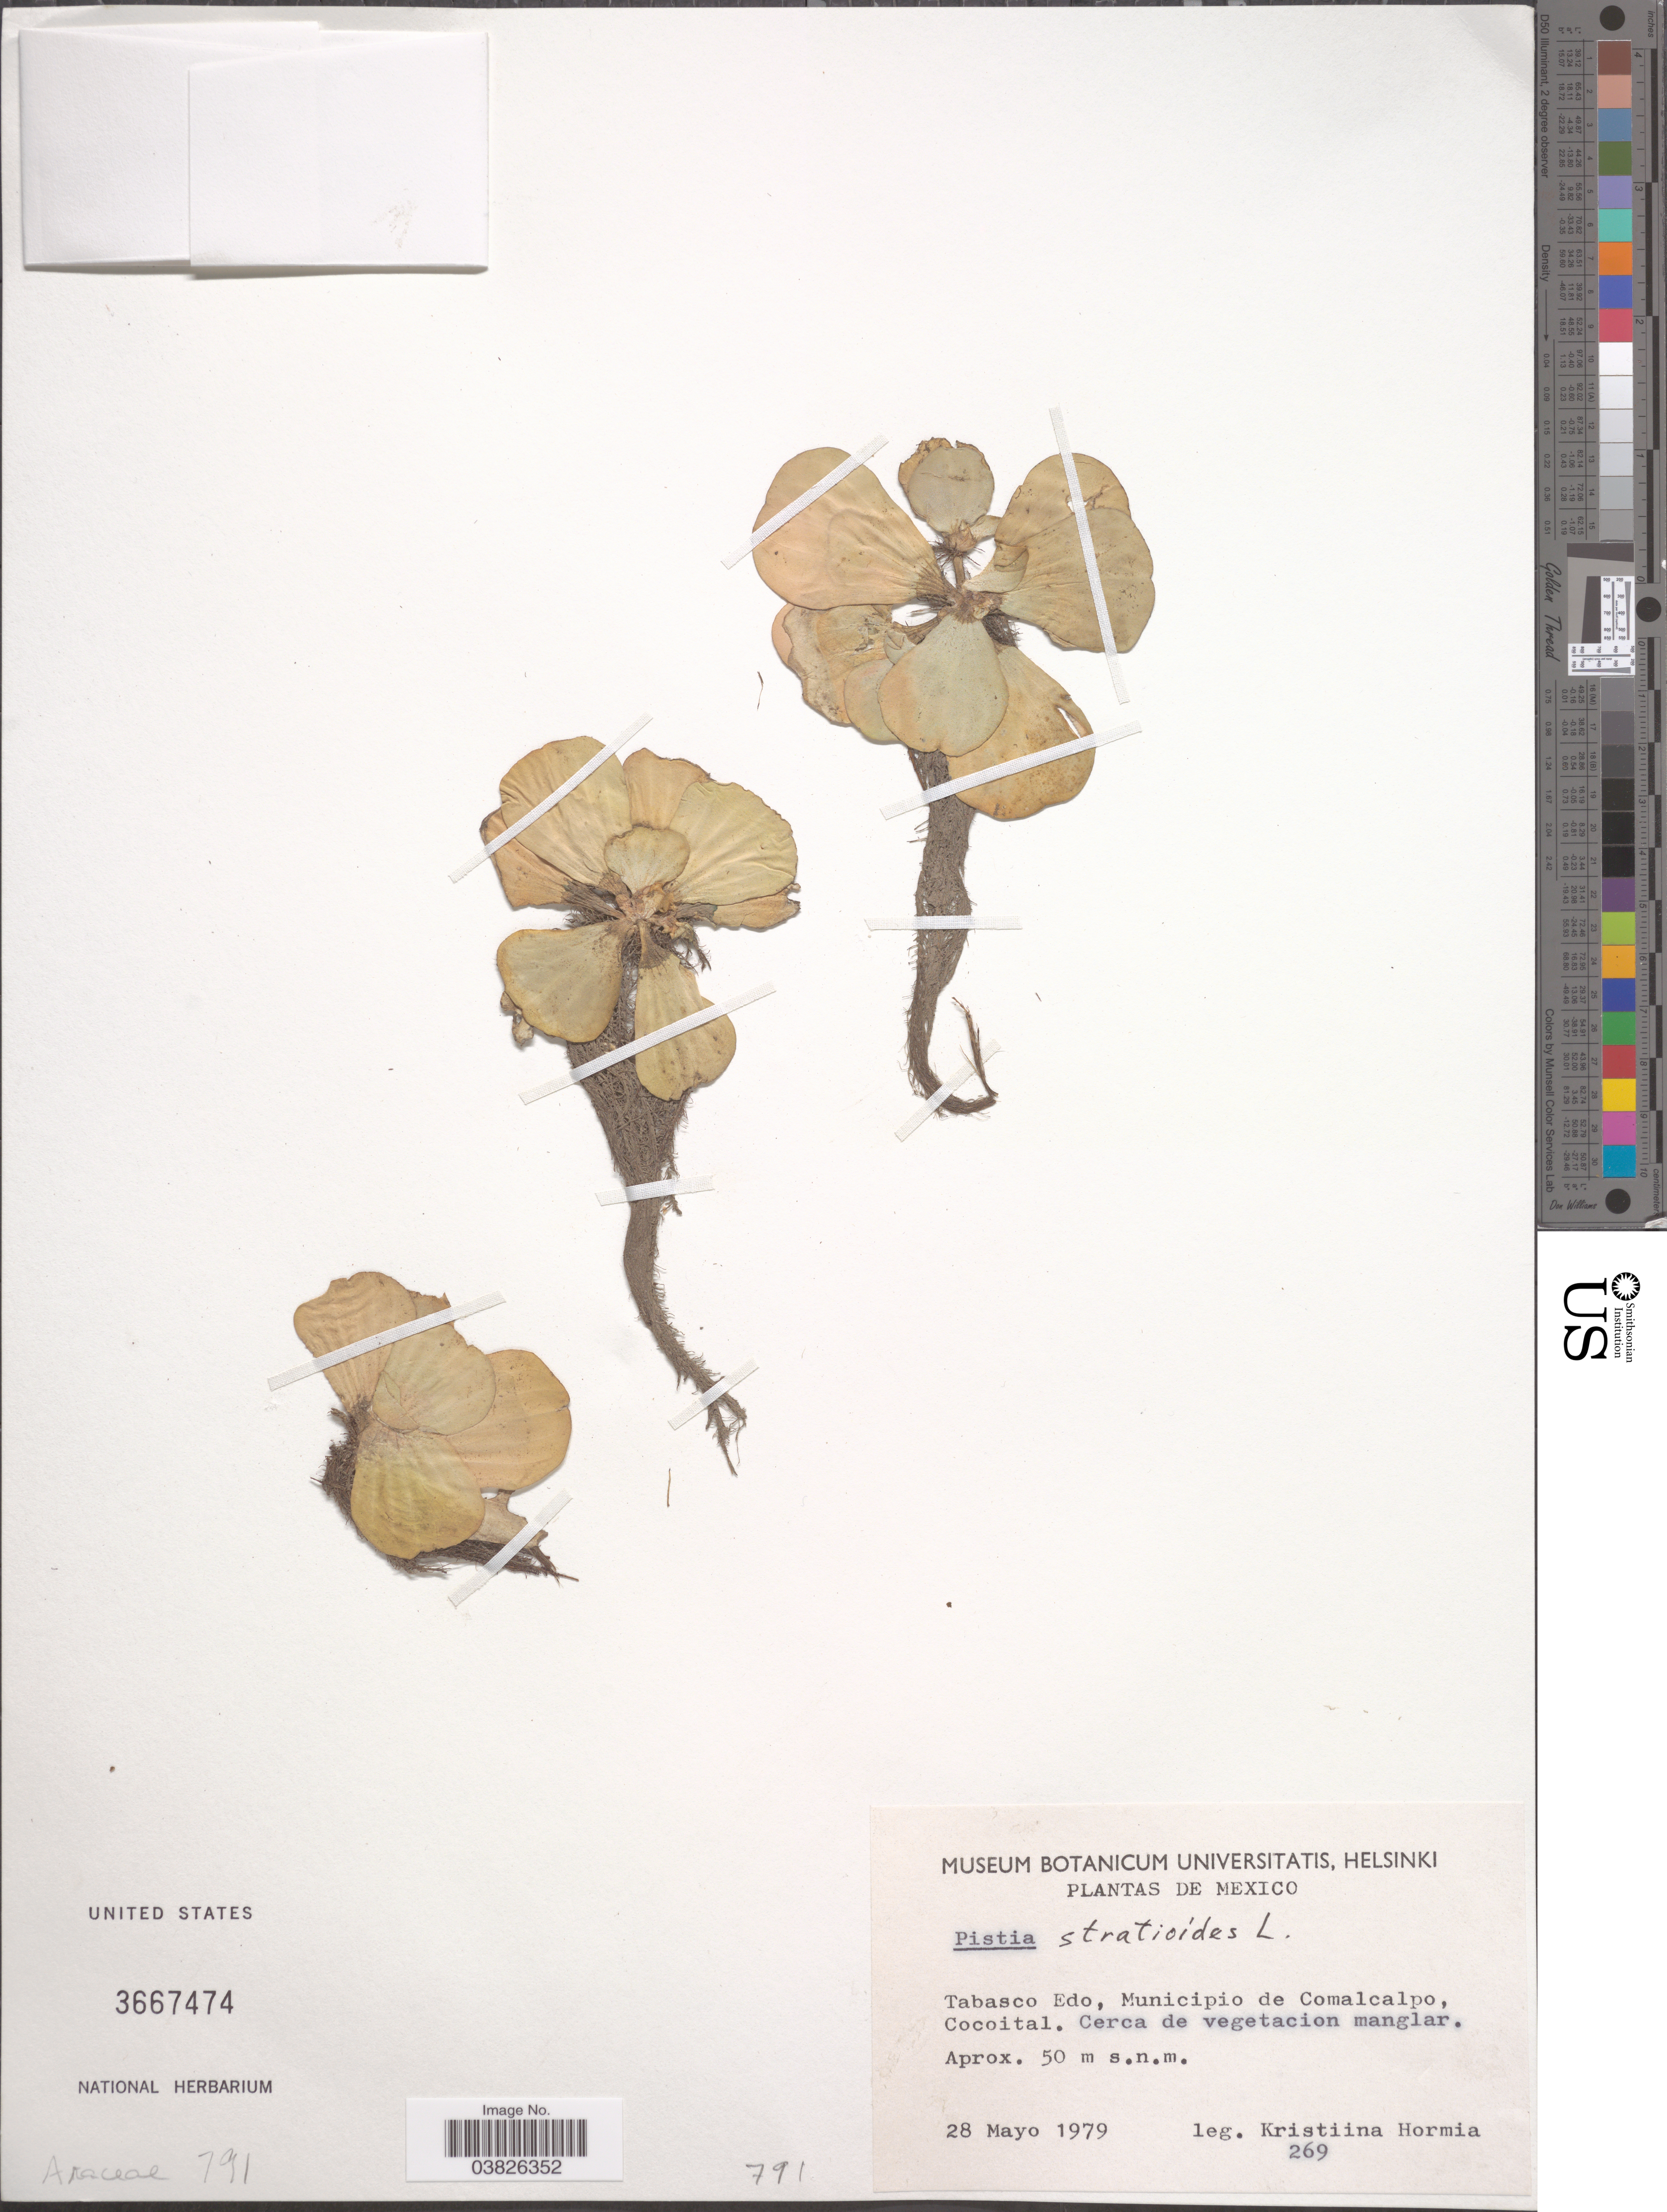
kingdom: Plantae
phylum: Tracheophyta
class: Liliopsida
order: Alismatales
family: Araceae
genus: Pistia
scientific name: Pistia stratiotes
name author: L.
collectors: K. Hormia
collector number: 269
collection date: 1979-05-28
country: Mexico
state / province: Tabasco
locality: Tabasco Edo, Municipio de Comalcalpo, Cocoital. Cerca de vegetacion manglar.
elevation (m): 50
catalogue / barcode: US 3667474